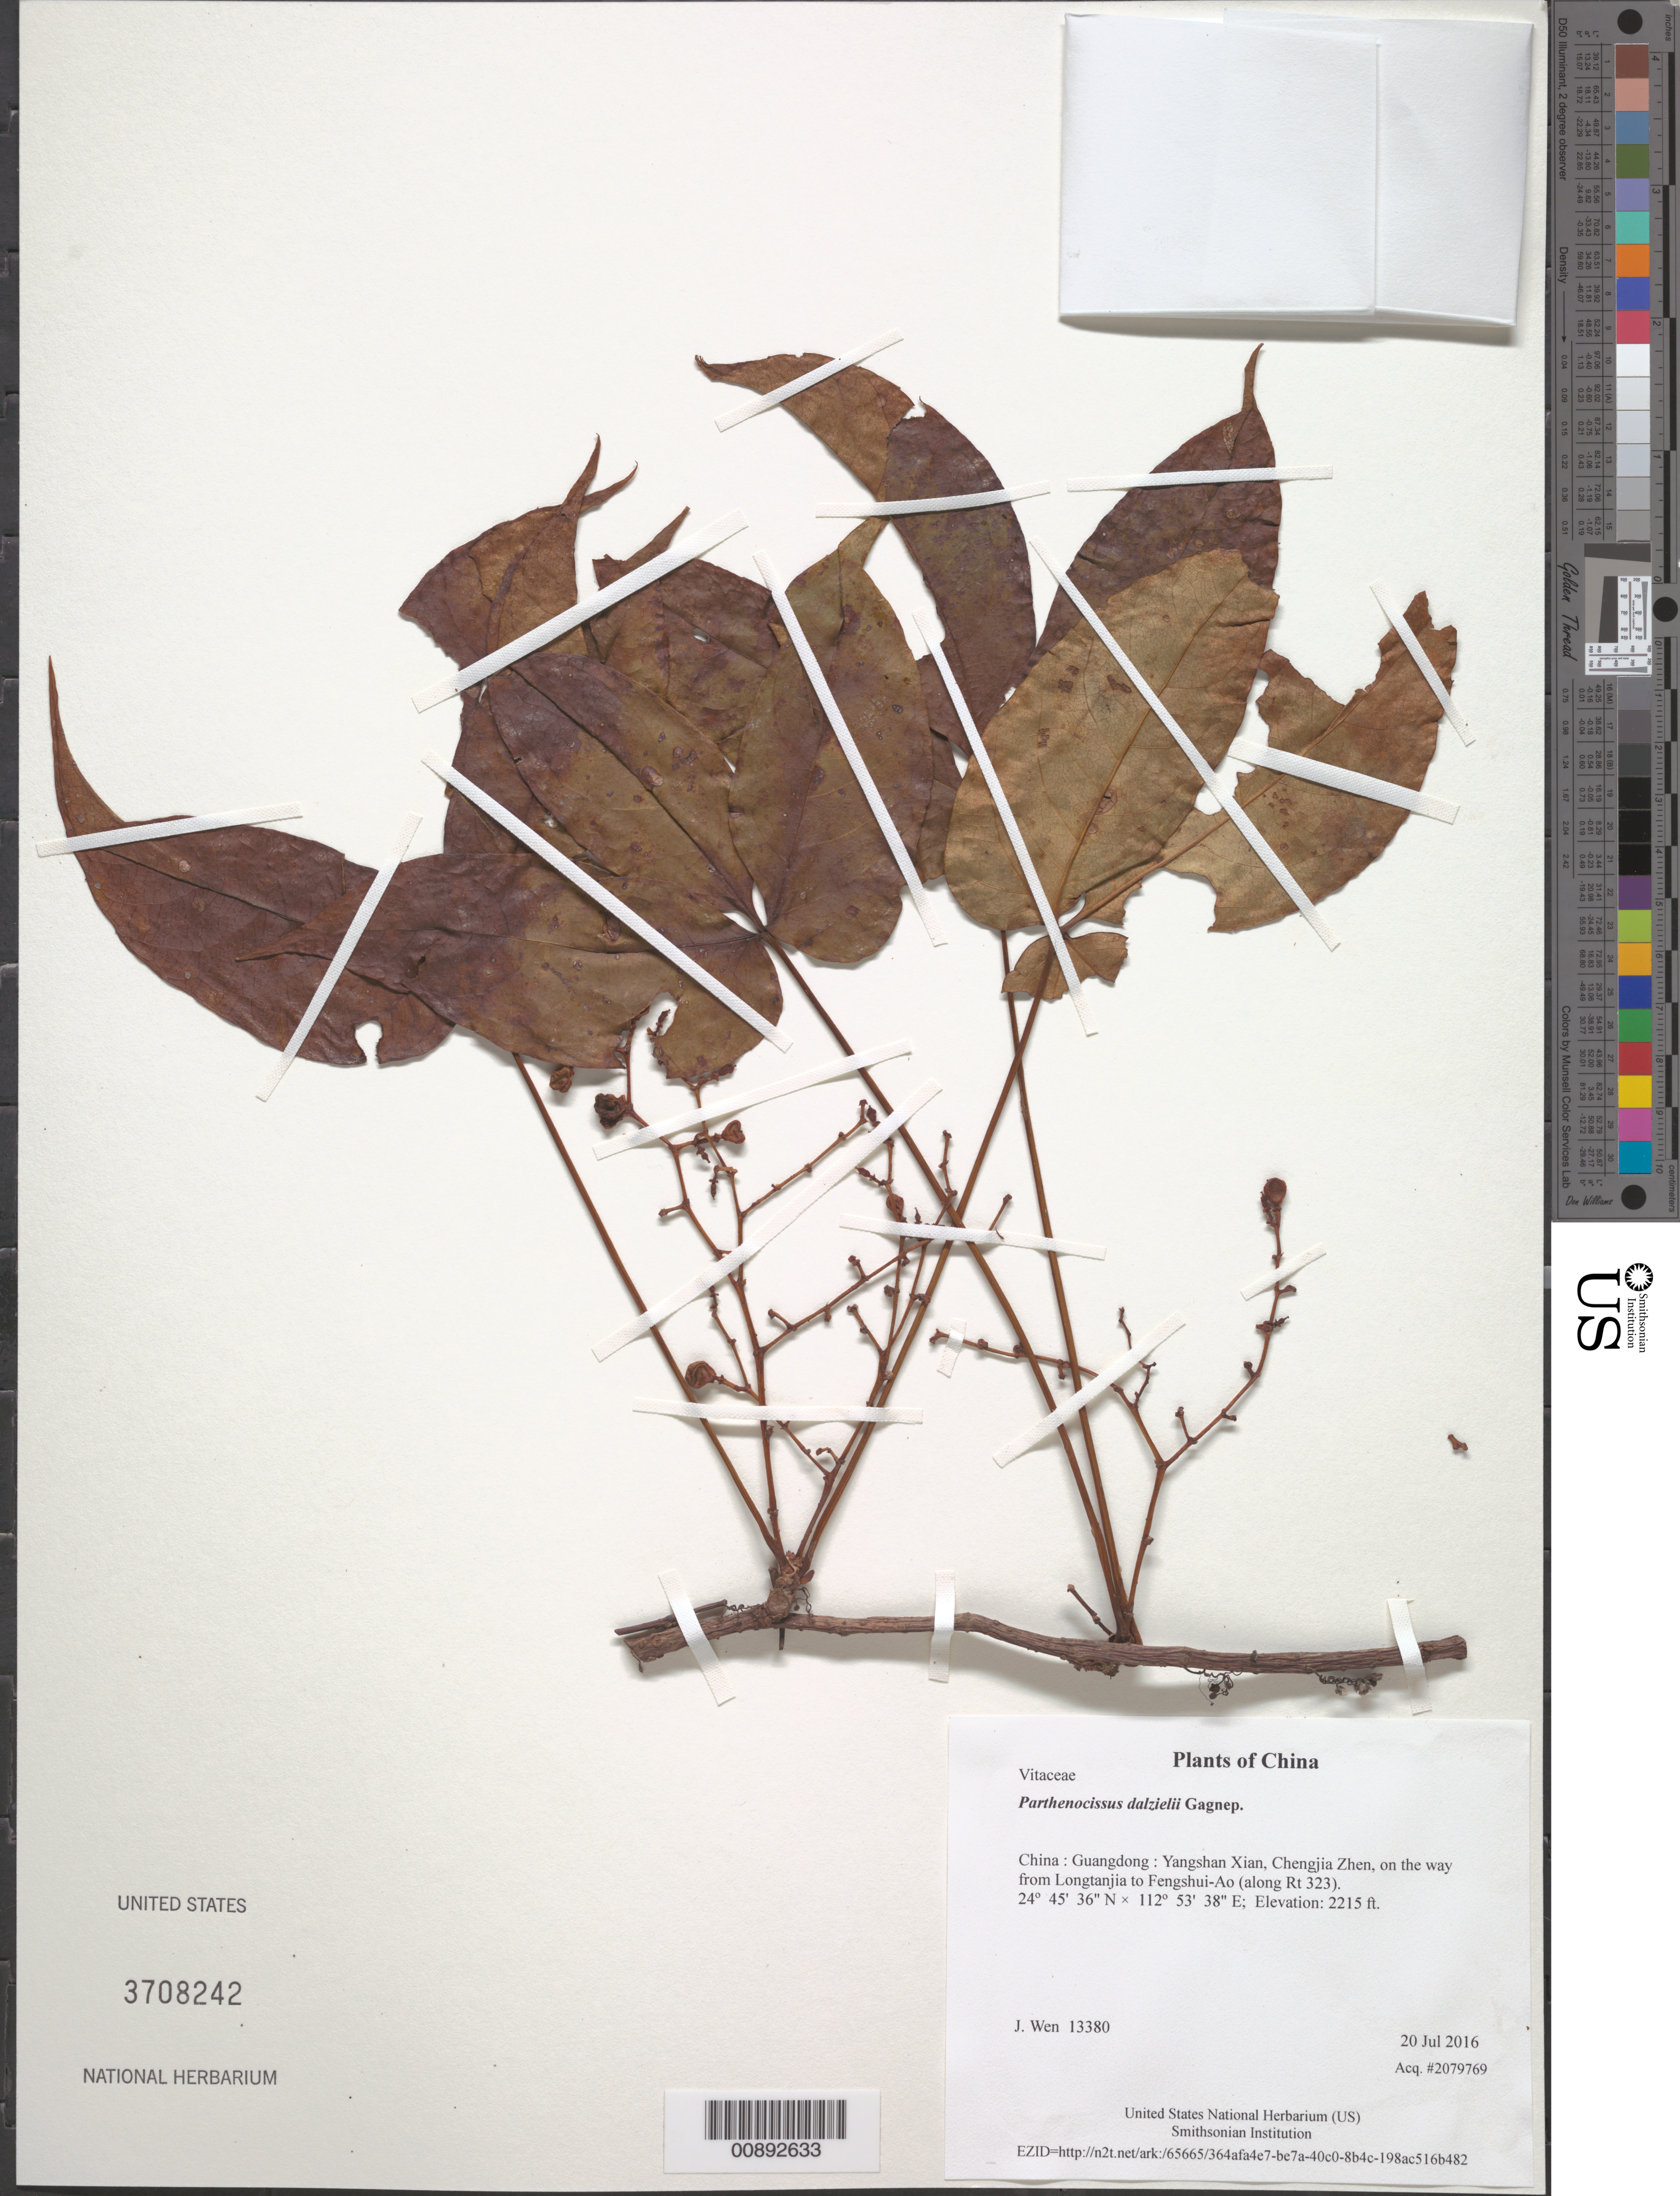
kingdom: Plantae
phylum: Tracheophyta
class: Magnoliopsida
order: Vitales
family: Vitaceae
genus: Parthenocissus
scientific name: Parthenocissus dalzielii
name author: Gagnep.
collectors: J. Wen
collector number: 13380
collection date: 2016-07-20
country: China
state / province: Guangdong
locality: Yangshan Xian, Chengjia Zhen, on the way from Longtanjia to Fengshui-Ao (along Rt 323)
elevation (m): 675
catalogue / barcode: US 3708242